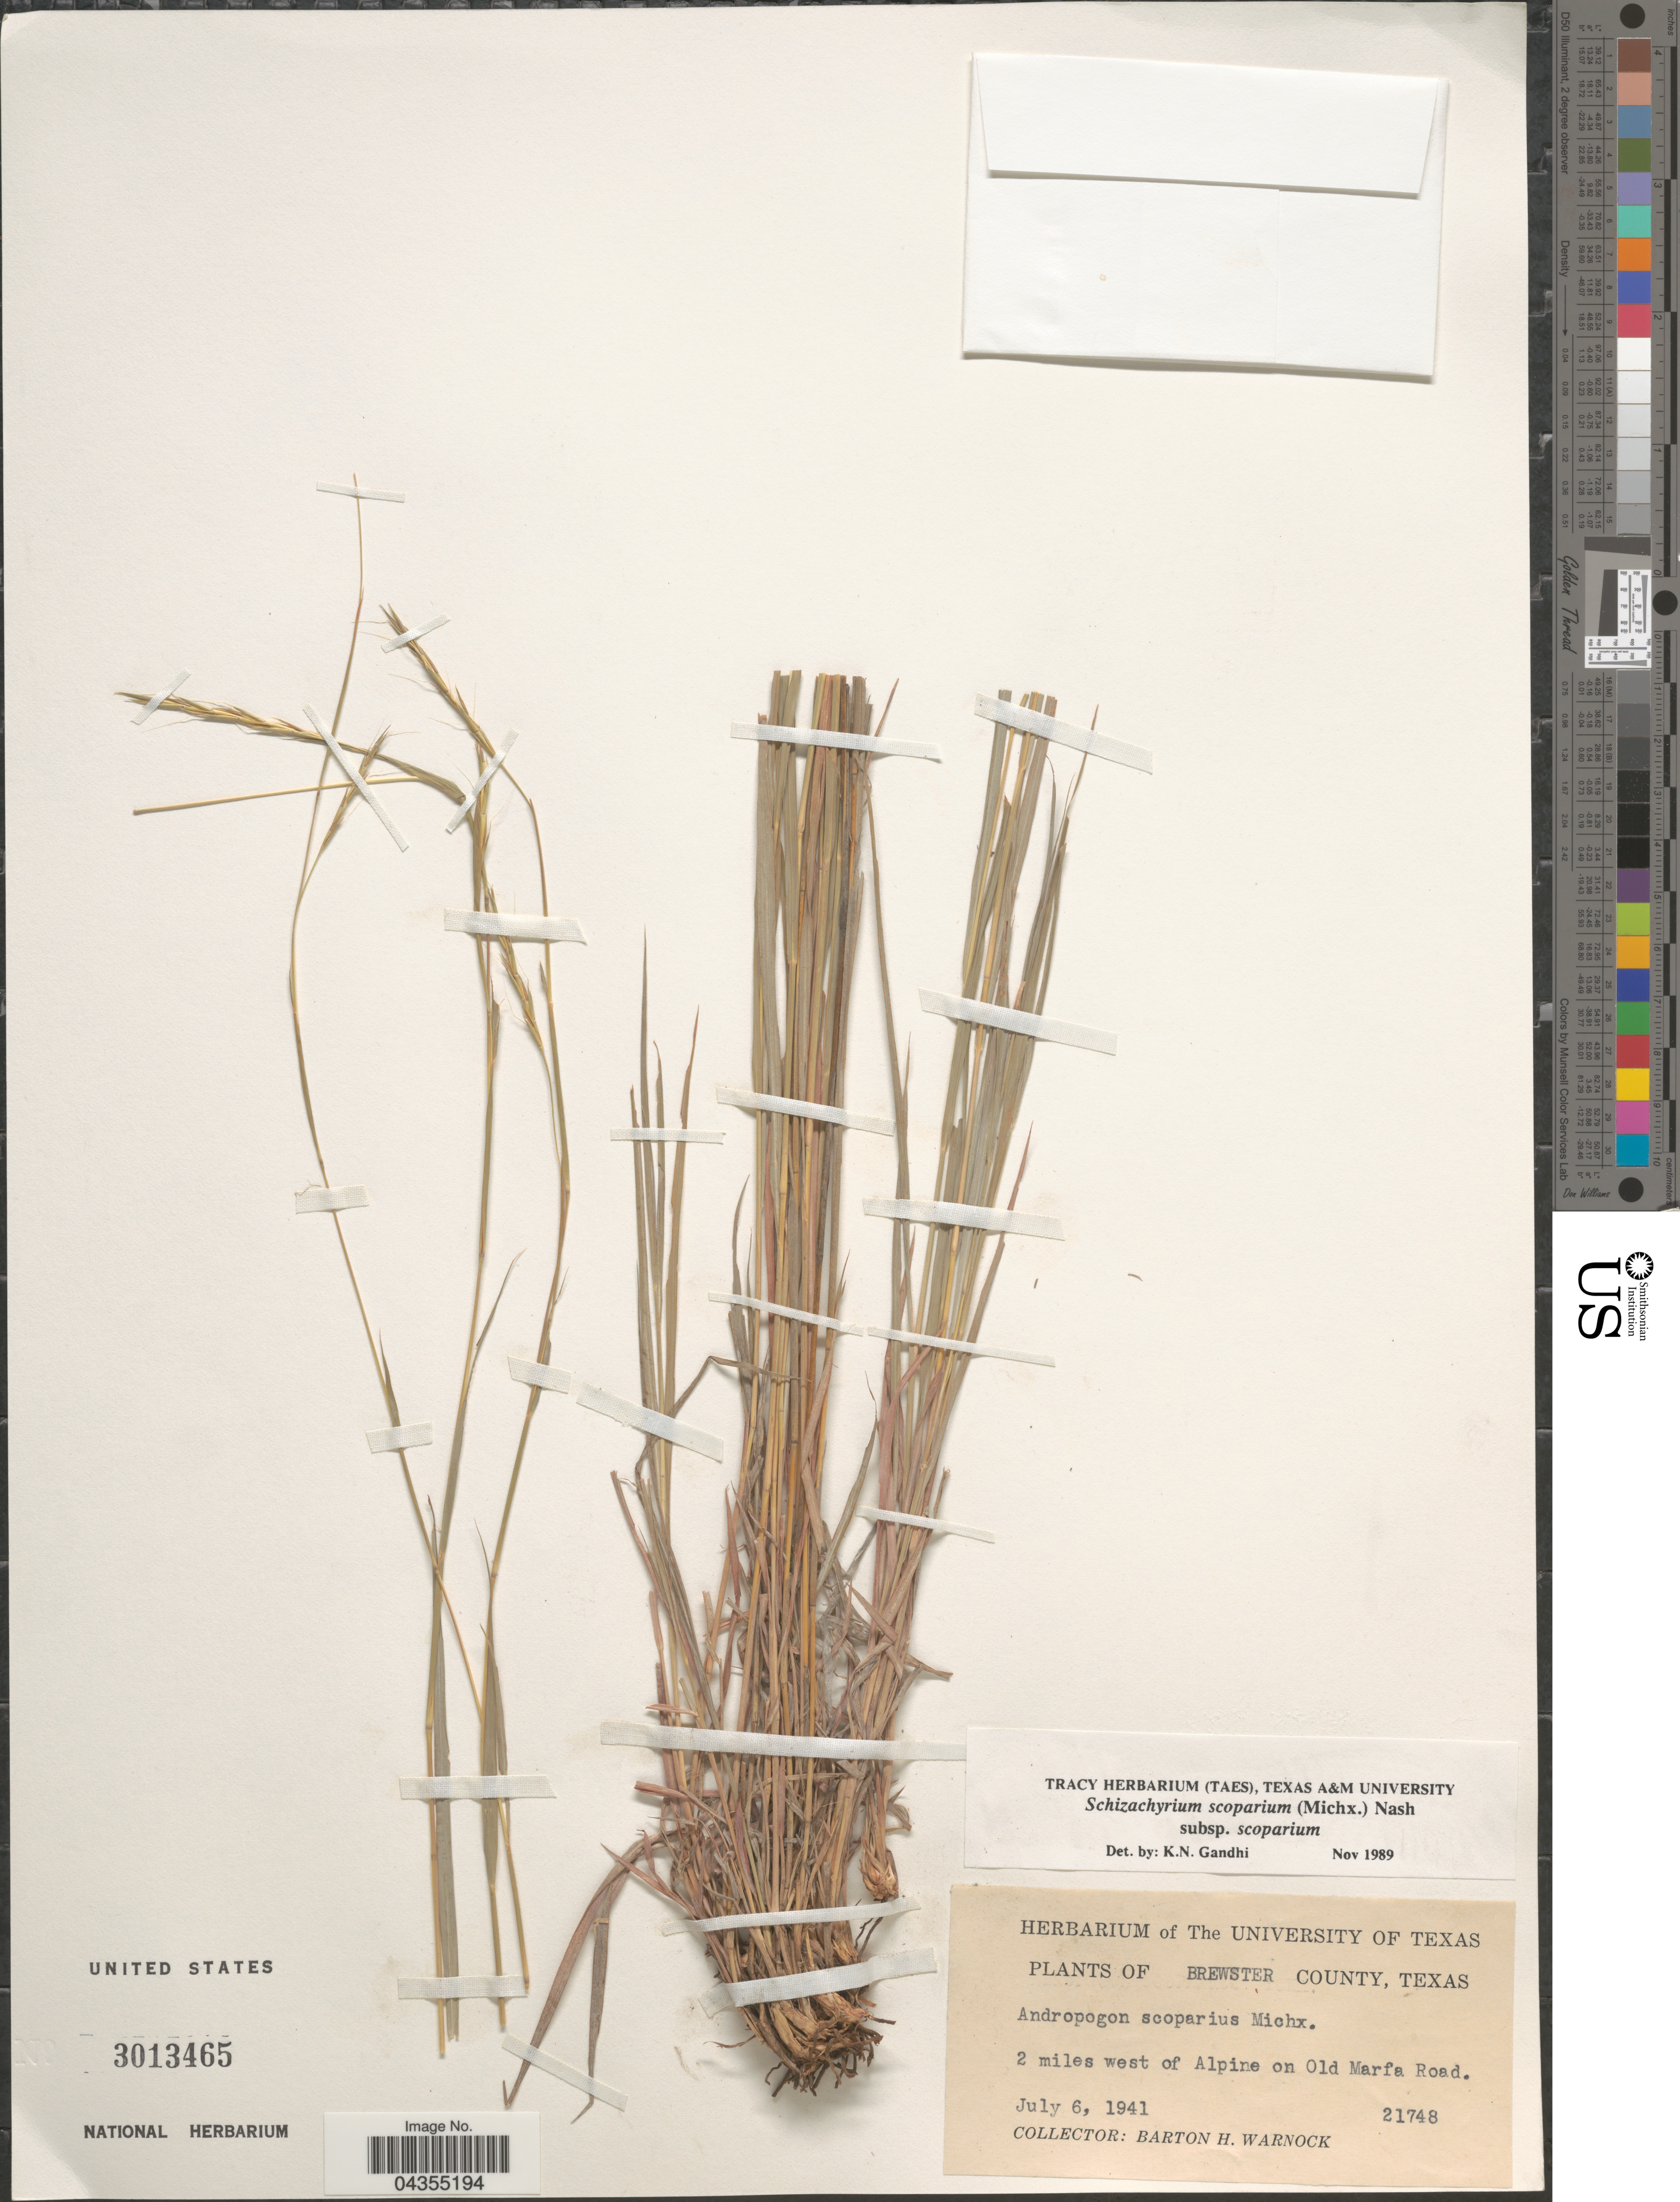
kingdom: Plantae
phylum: Tracheophyta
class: Liliopsida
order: Poales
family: Poaceae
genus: Schizachyrium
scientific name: Schizachyrium scoparium var. scoparium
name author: (Michx.) Nash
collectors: B. H. Warnock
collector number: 21748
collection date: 1941-07-06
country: United States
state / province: Texas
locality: Brewster County. 2 miles west of Alpine on Old Marfe Road.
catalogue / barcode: US 3013465